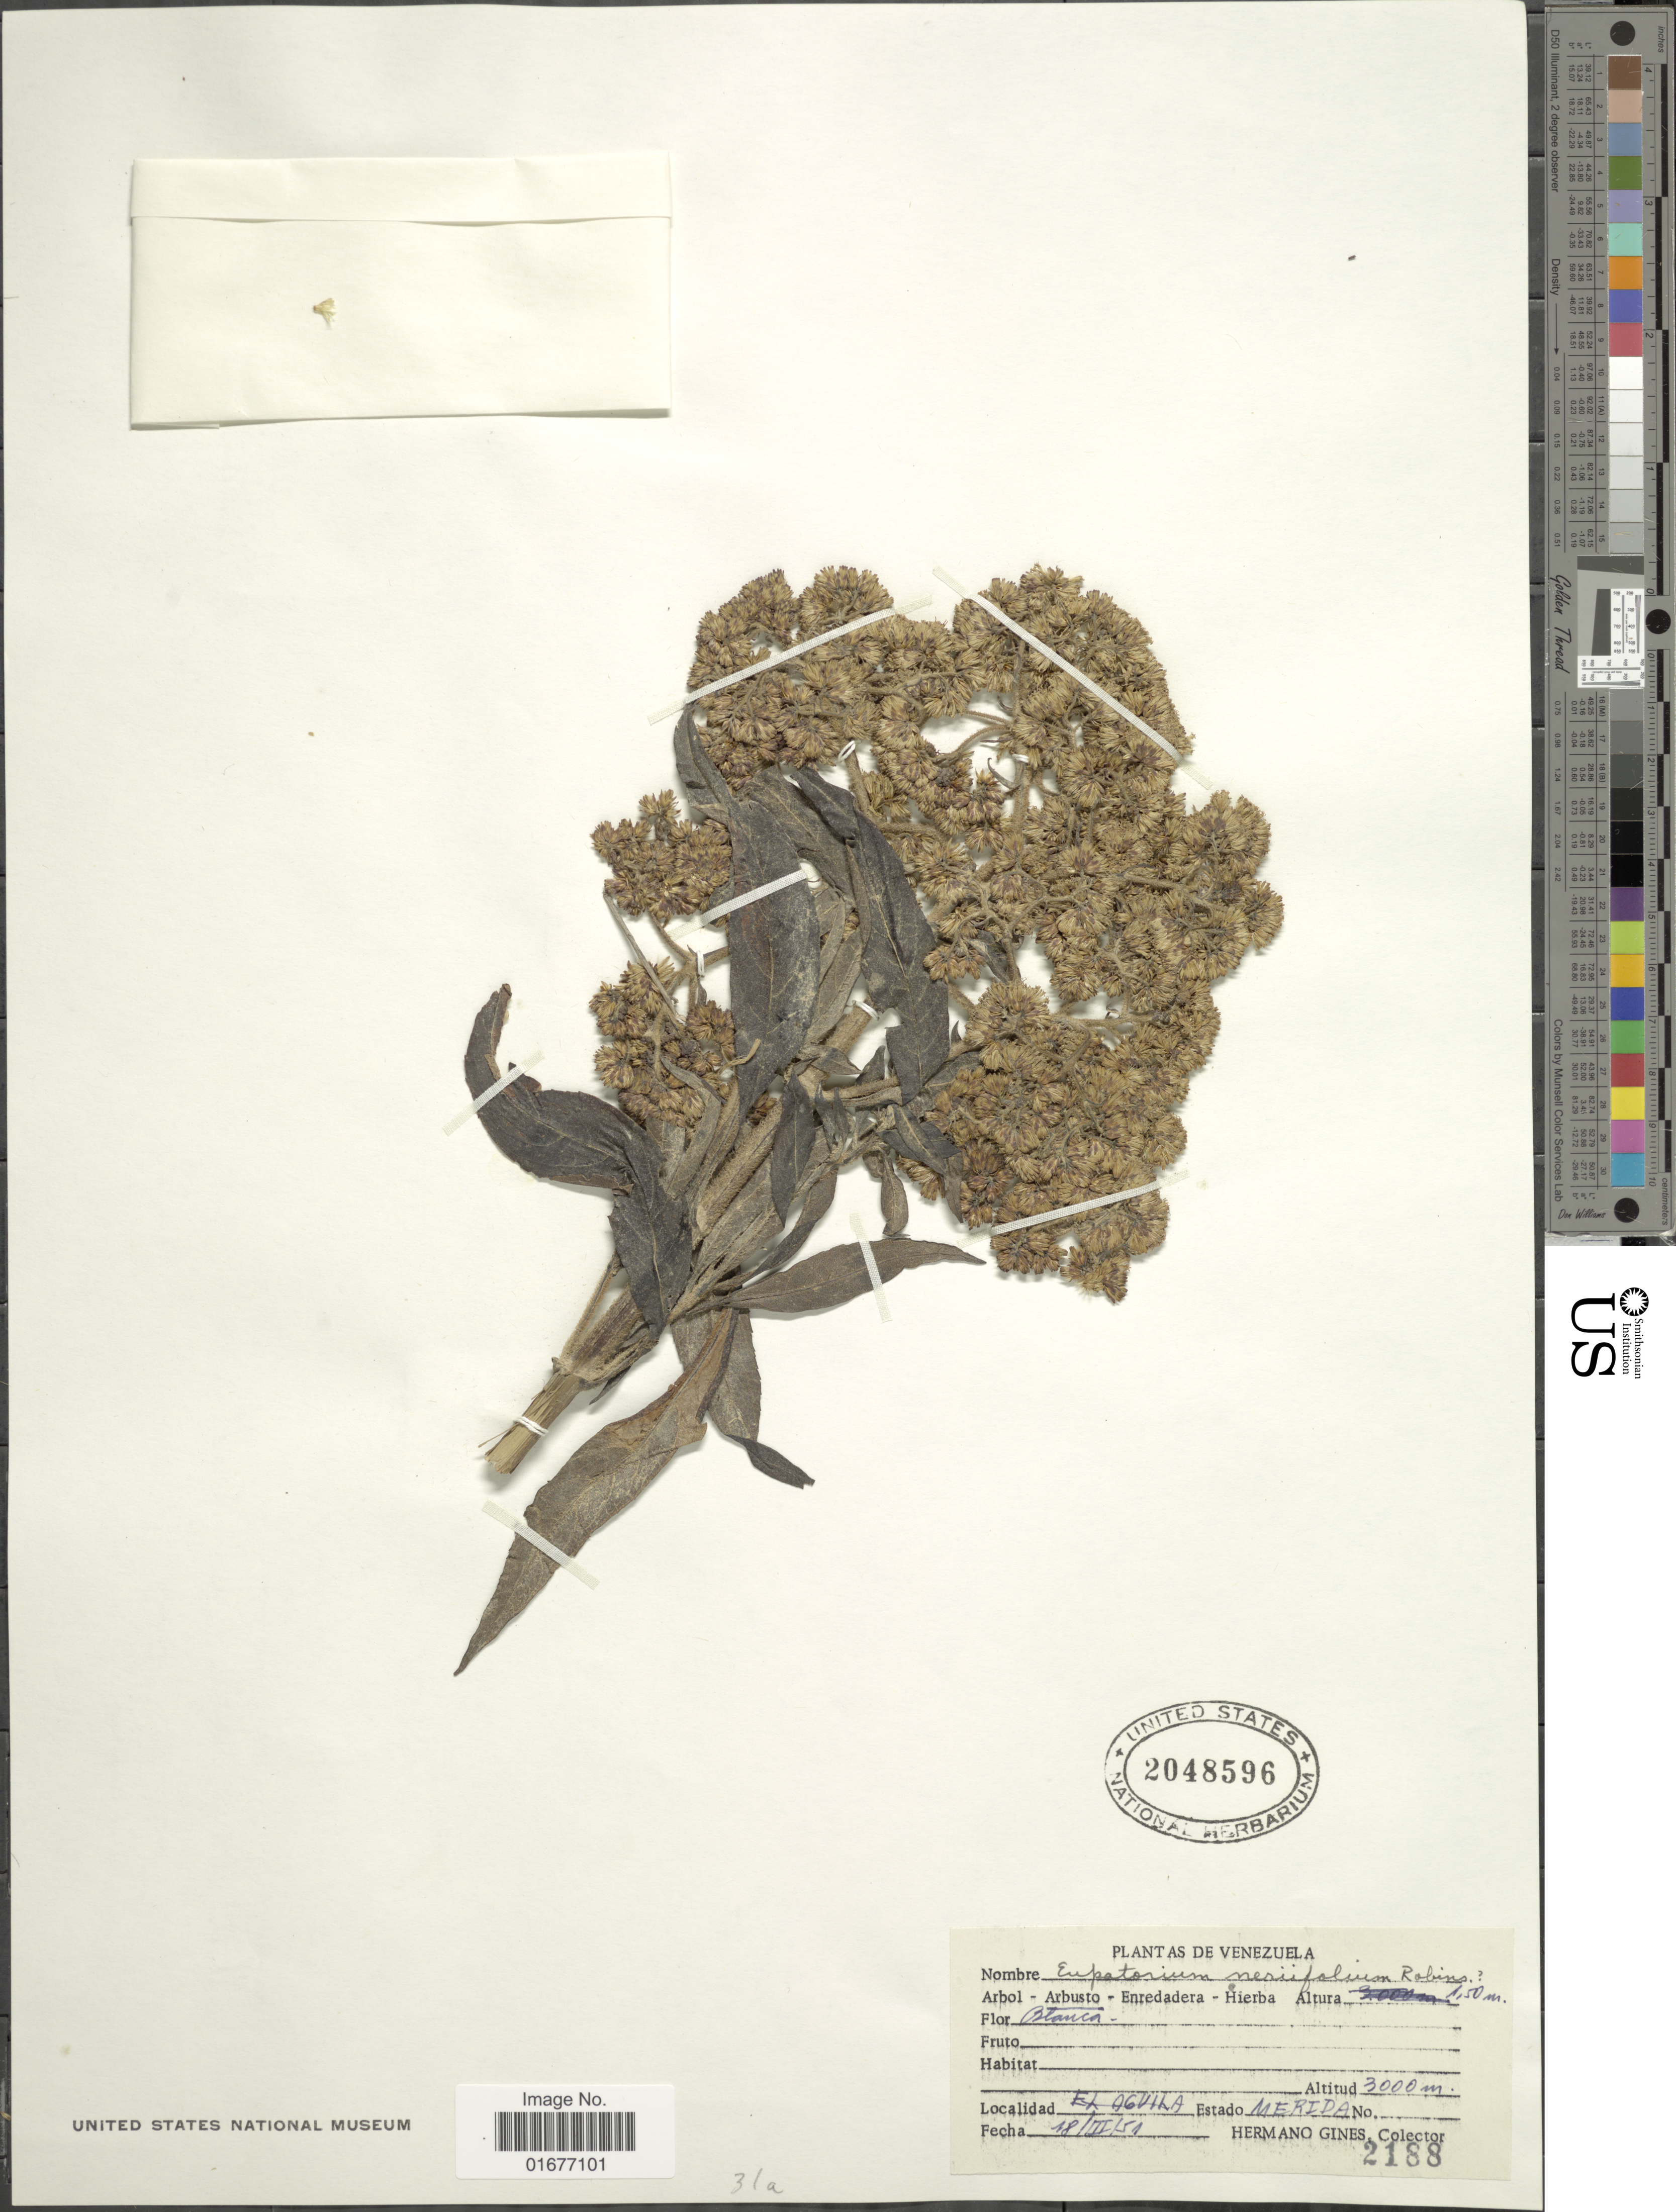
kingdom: Plantae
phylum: Tracheophyta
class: Magnoliopsida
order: Asterales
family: Asteraceae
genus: Ageratina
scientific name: Ageratina neriifolia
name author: (B.L. Rob.) R.M. King & H. Rob.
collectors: Bro. Gines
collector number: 2188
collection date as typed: Transcribed d/m/y: 18/3/51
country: Venezuela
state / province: Mérida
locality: El Aguila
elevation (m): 3000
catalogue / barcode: US 2048596